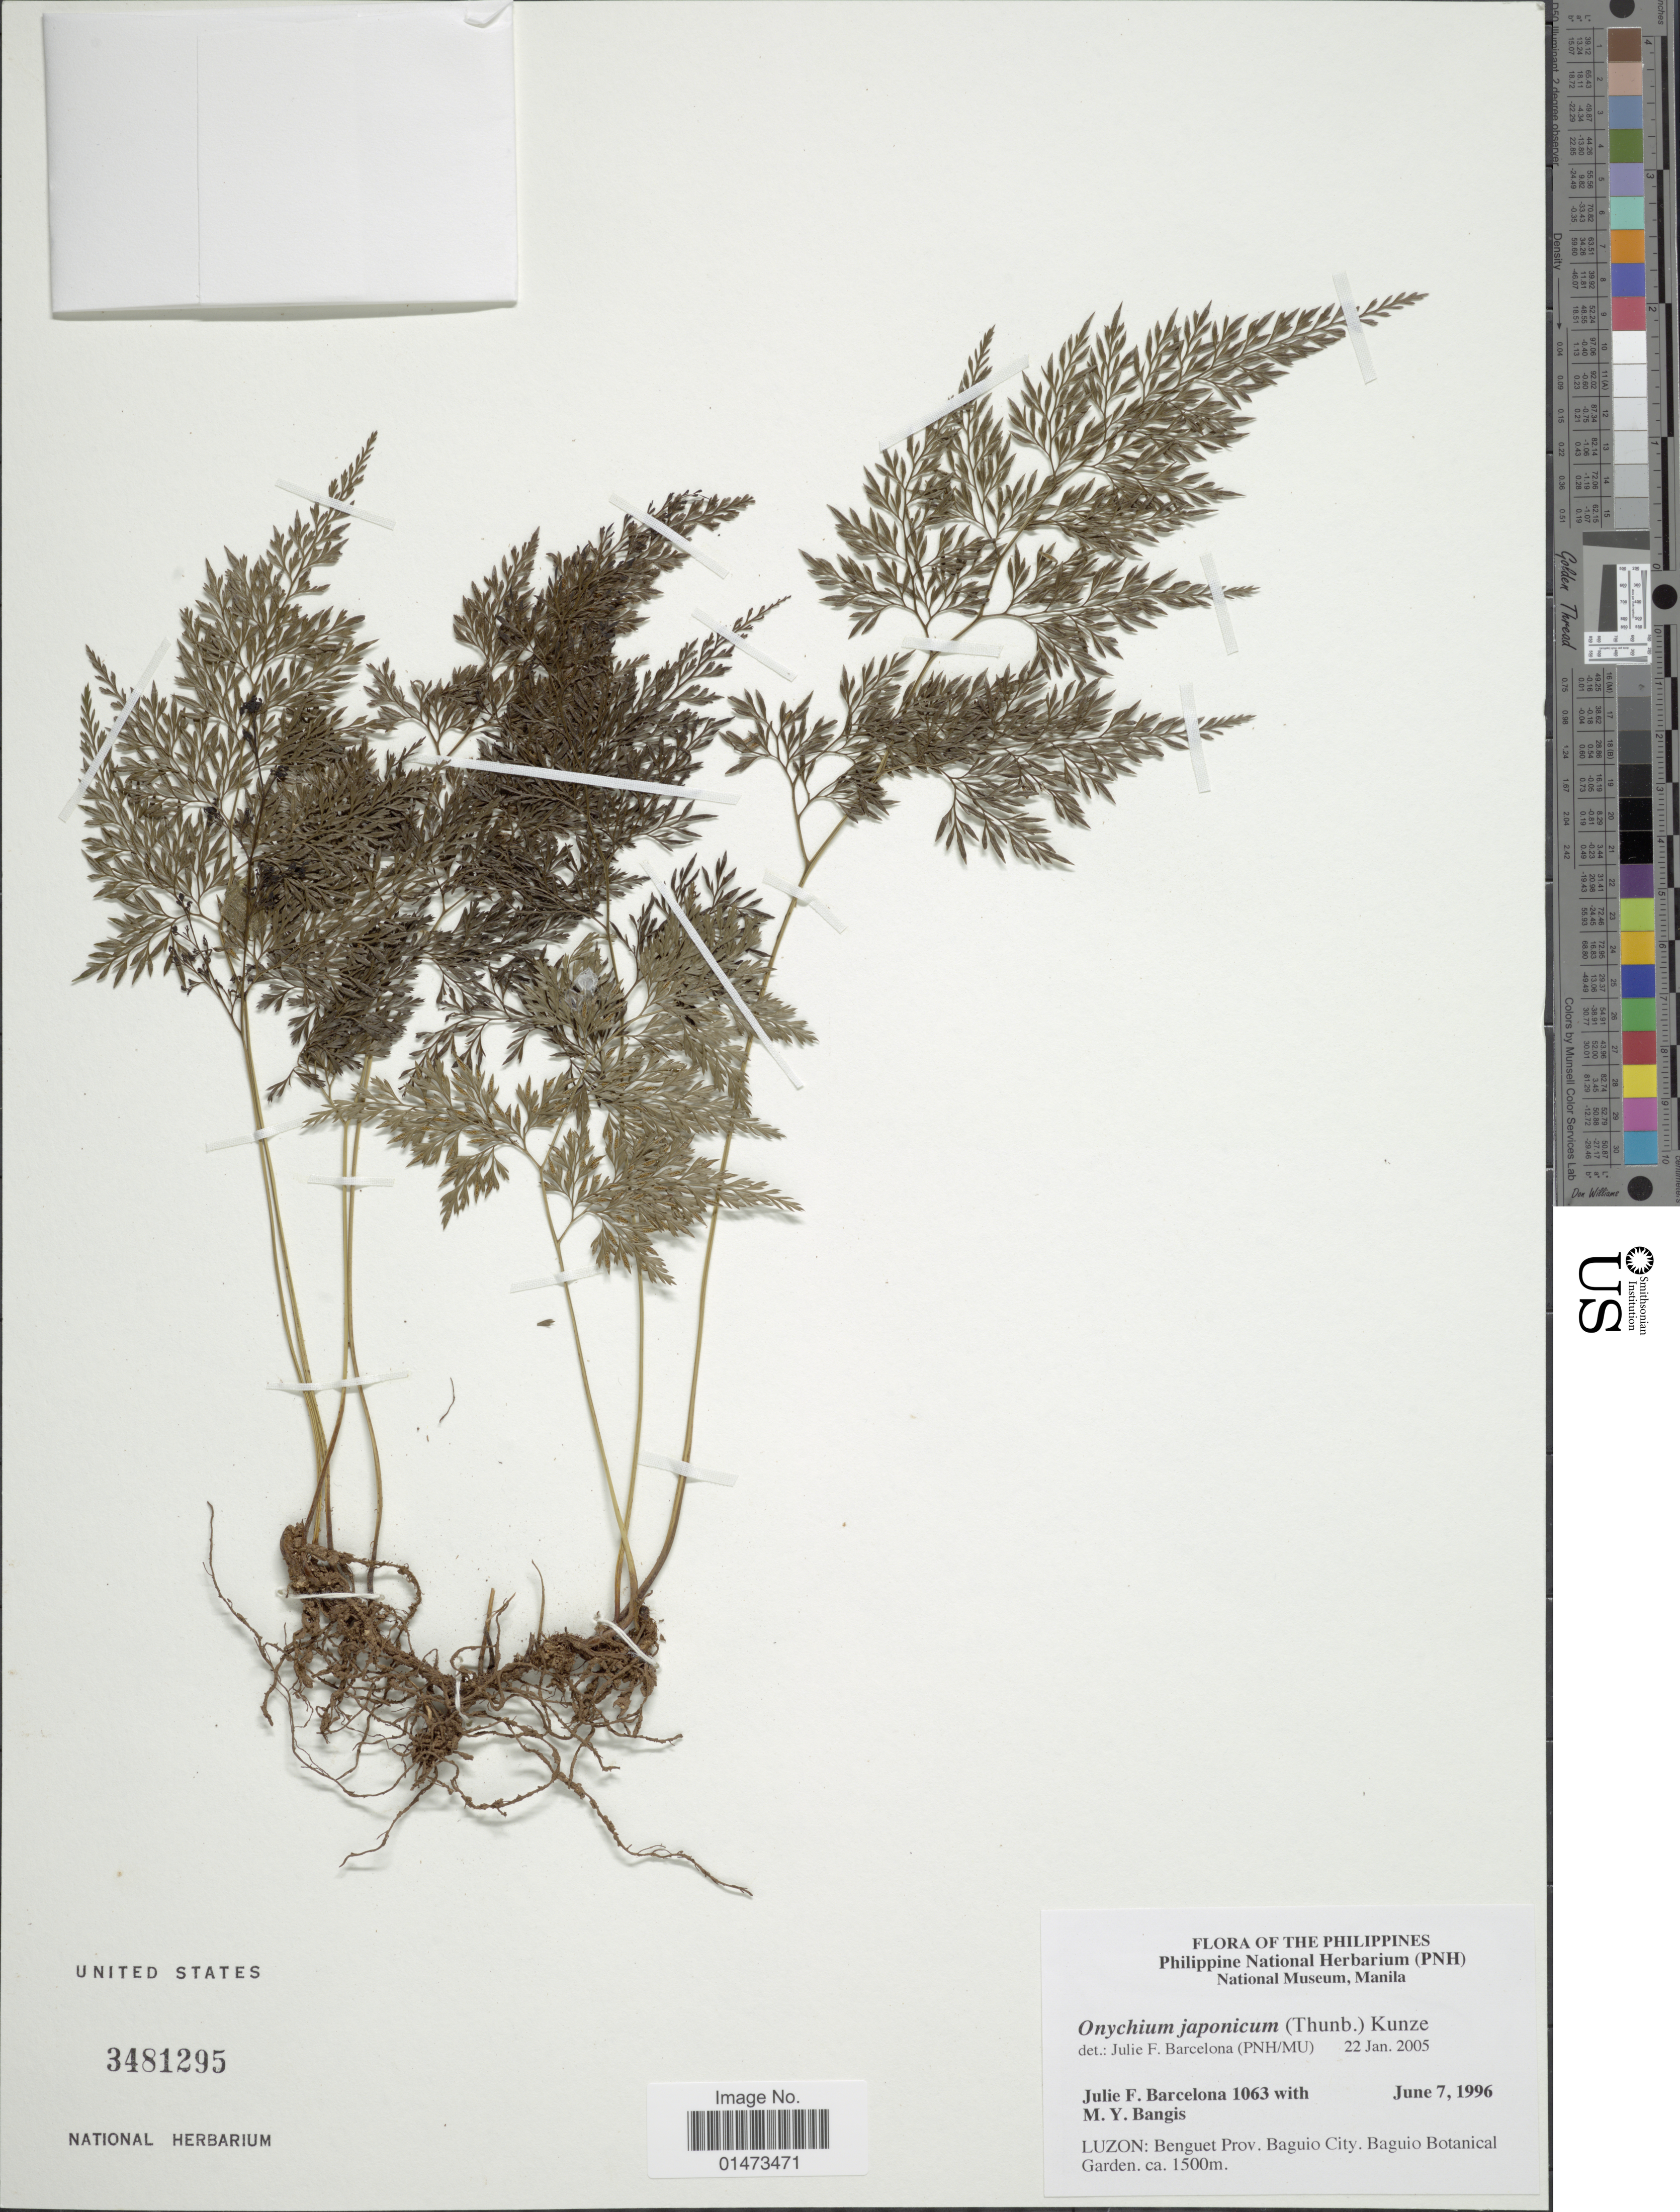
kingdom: Plantae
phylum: Tracheophyta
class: Polypodiopsida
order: Polypodiales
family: Pteridaceae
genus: Onychium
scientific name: Onychium japonicum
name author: (Thunb.) Kunze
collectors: J. F. Barcelona & M. Bangis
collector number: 1063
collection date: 1996-06-07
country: Philippines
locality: Luzon: Benguet Prov. Baguio City. Baguio Botanical Garden.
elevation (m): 1500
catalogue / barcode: US 3481295